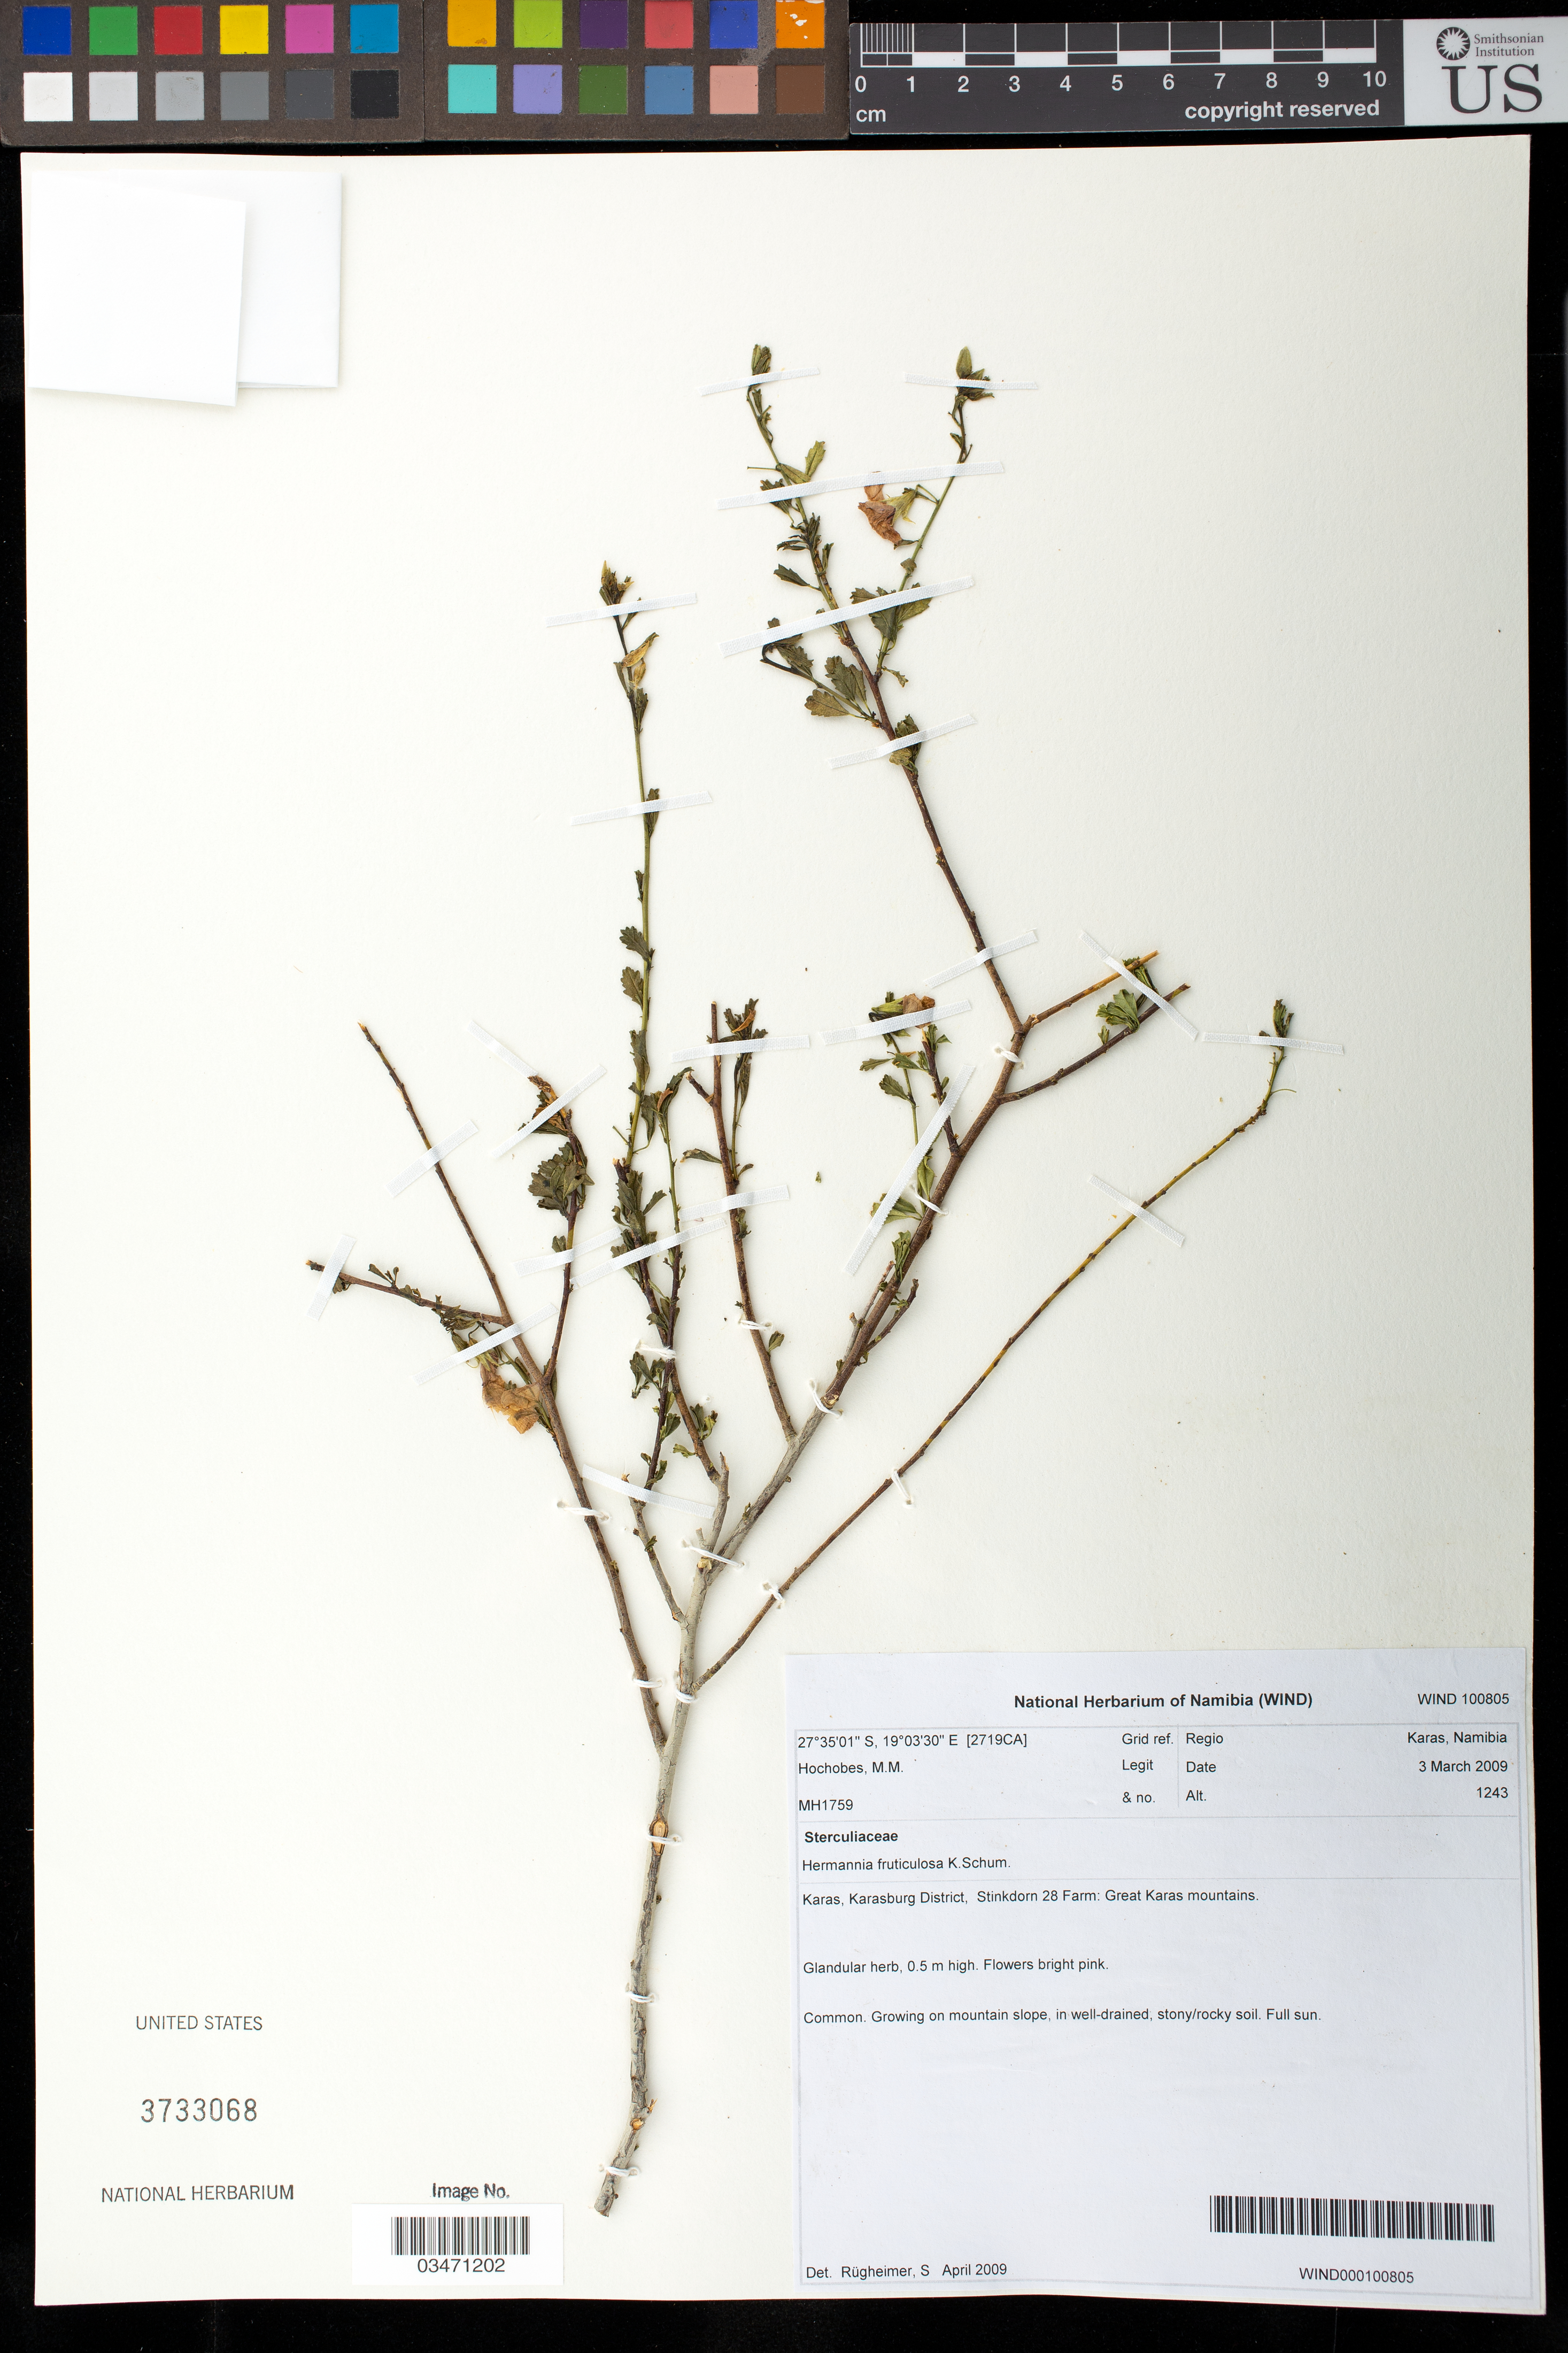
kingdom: Plantae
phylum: Tracheophyta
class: Magnoliopsida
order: Malvales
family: Malvaceae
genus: Hermannia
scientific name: Hermannia fruticulosa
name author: K. Schum.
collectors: M. Hochobes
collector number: MH1759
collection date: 2009-03-03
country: Namibia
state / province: Karas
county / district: Karasburg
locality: Stinkdorn 28 Farm, Great Karas Mts.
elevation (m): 1243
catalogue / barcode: US 3733068